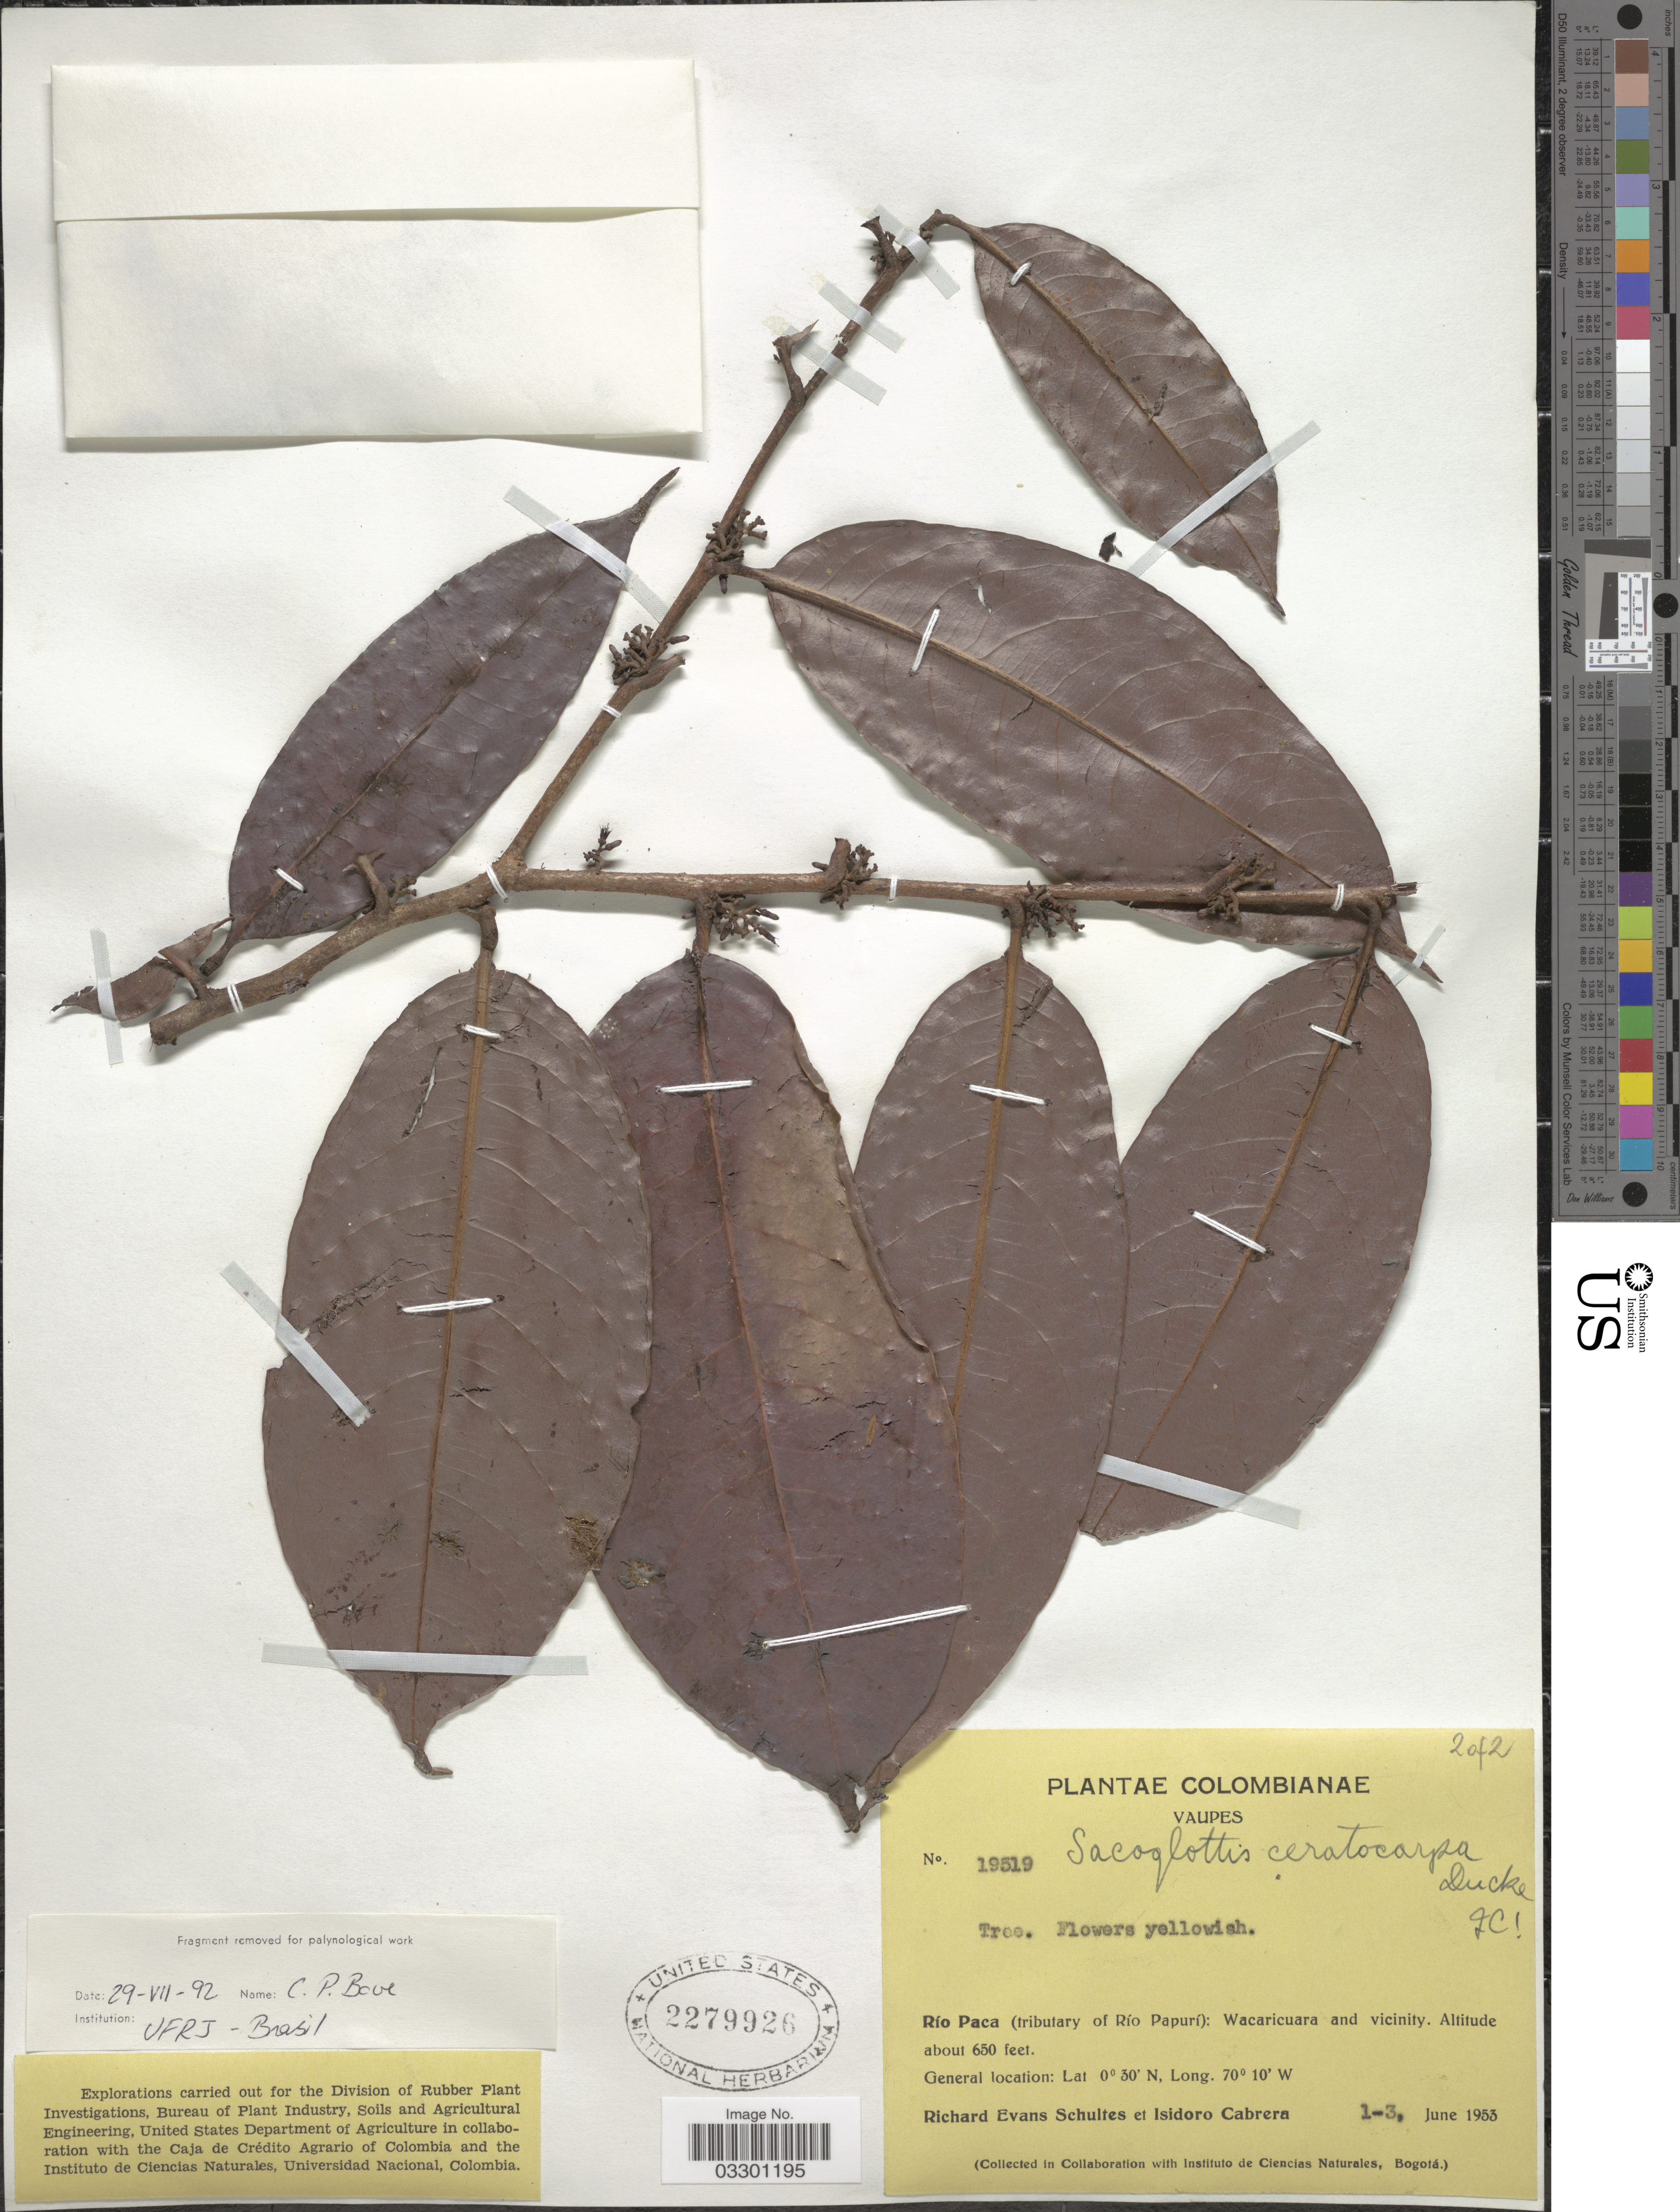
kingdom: Plantae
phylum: Tracheophyta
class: Magnoliopsida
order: Malpighiales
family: Humiriaceae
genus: Sacoglottis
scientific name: Sacoglottis ceratocarpa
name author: Ducke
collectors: R. E. Schultes & I. Cabrera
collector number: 19519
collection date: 1953-06-01/1953-06-03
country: Colombia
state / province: Vaupés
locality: Río Paca (tributary of Río Papurí): Wacaricuara and vicinity.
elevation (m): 198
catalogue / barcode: US 2279926